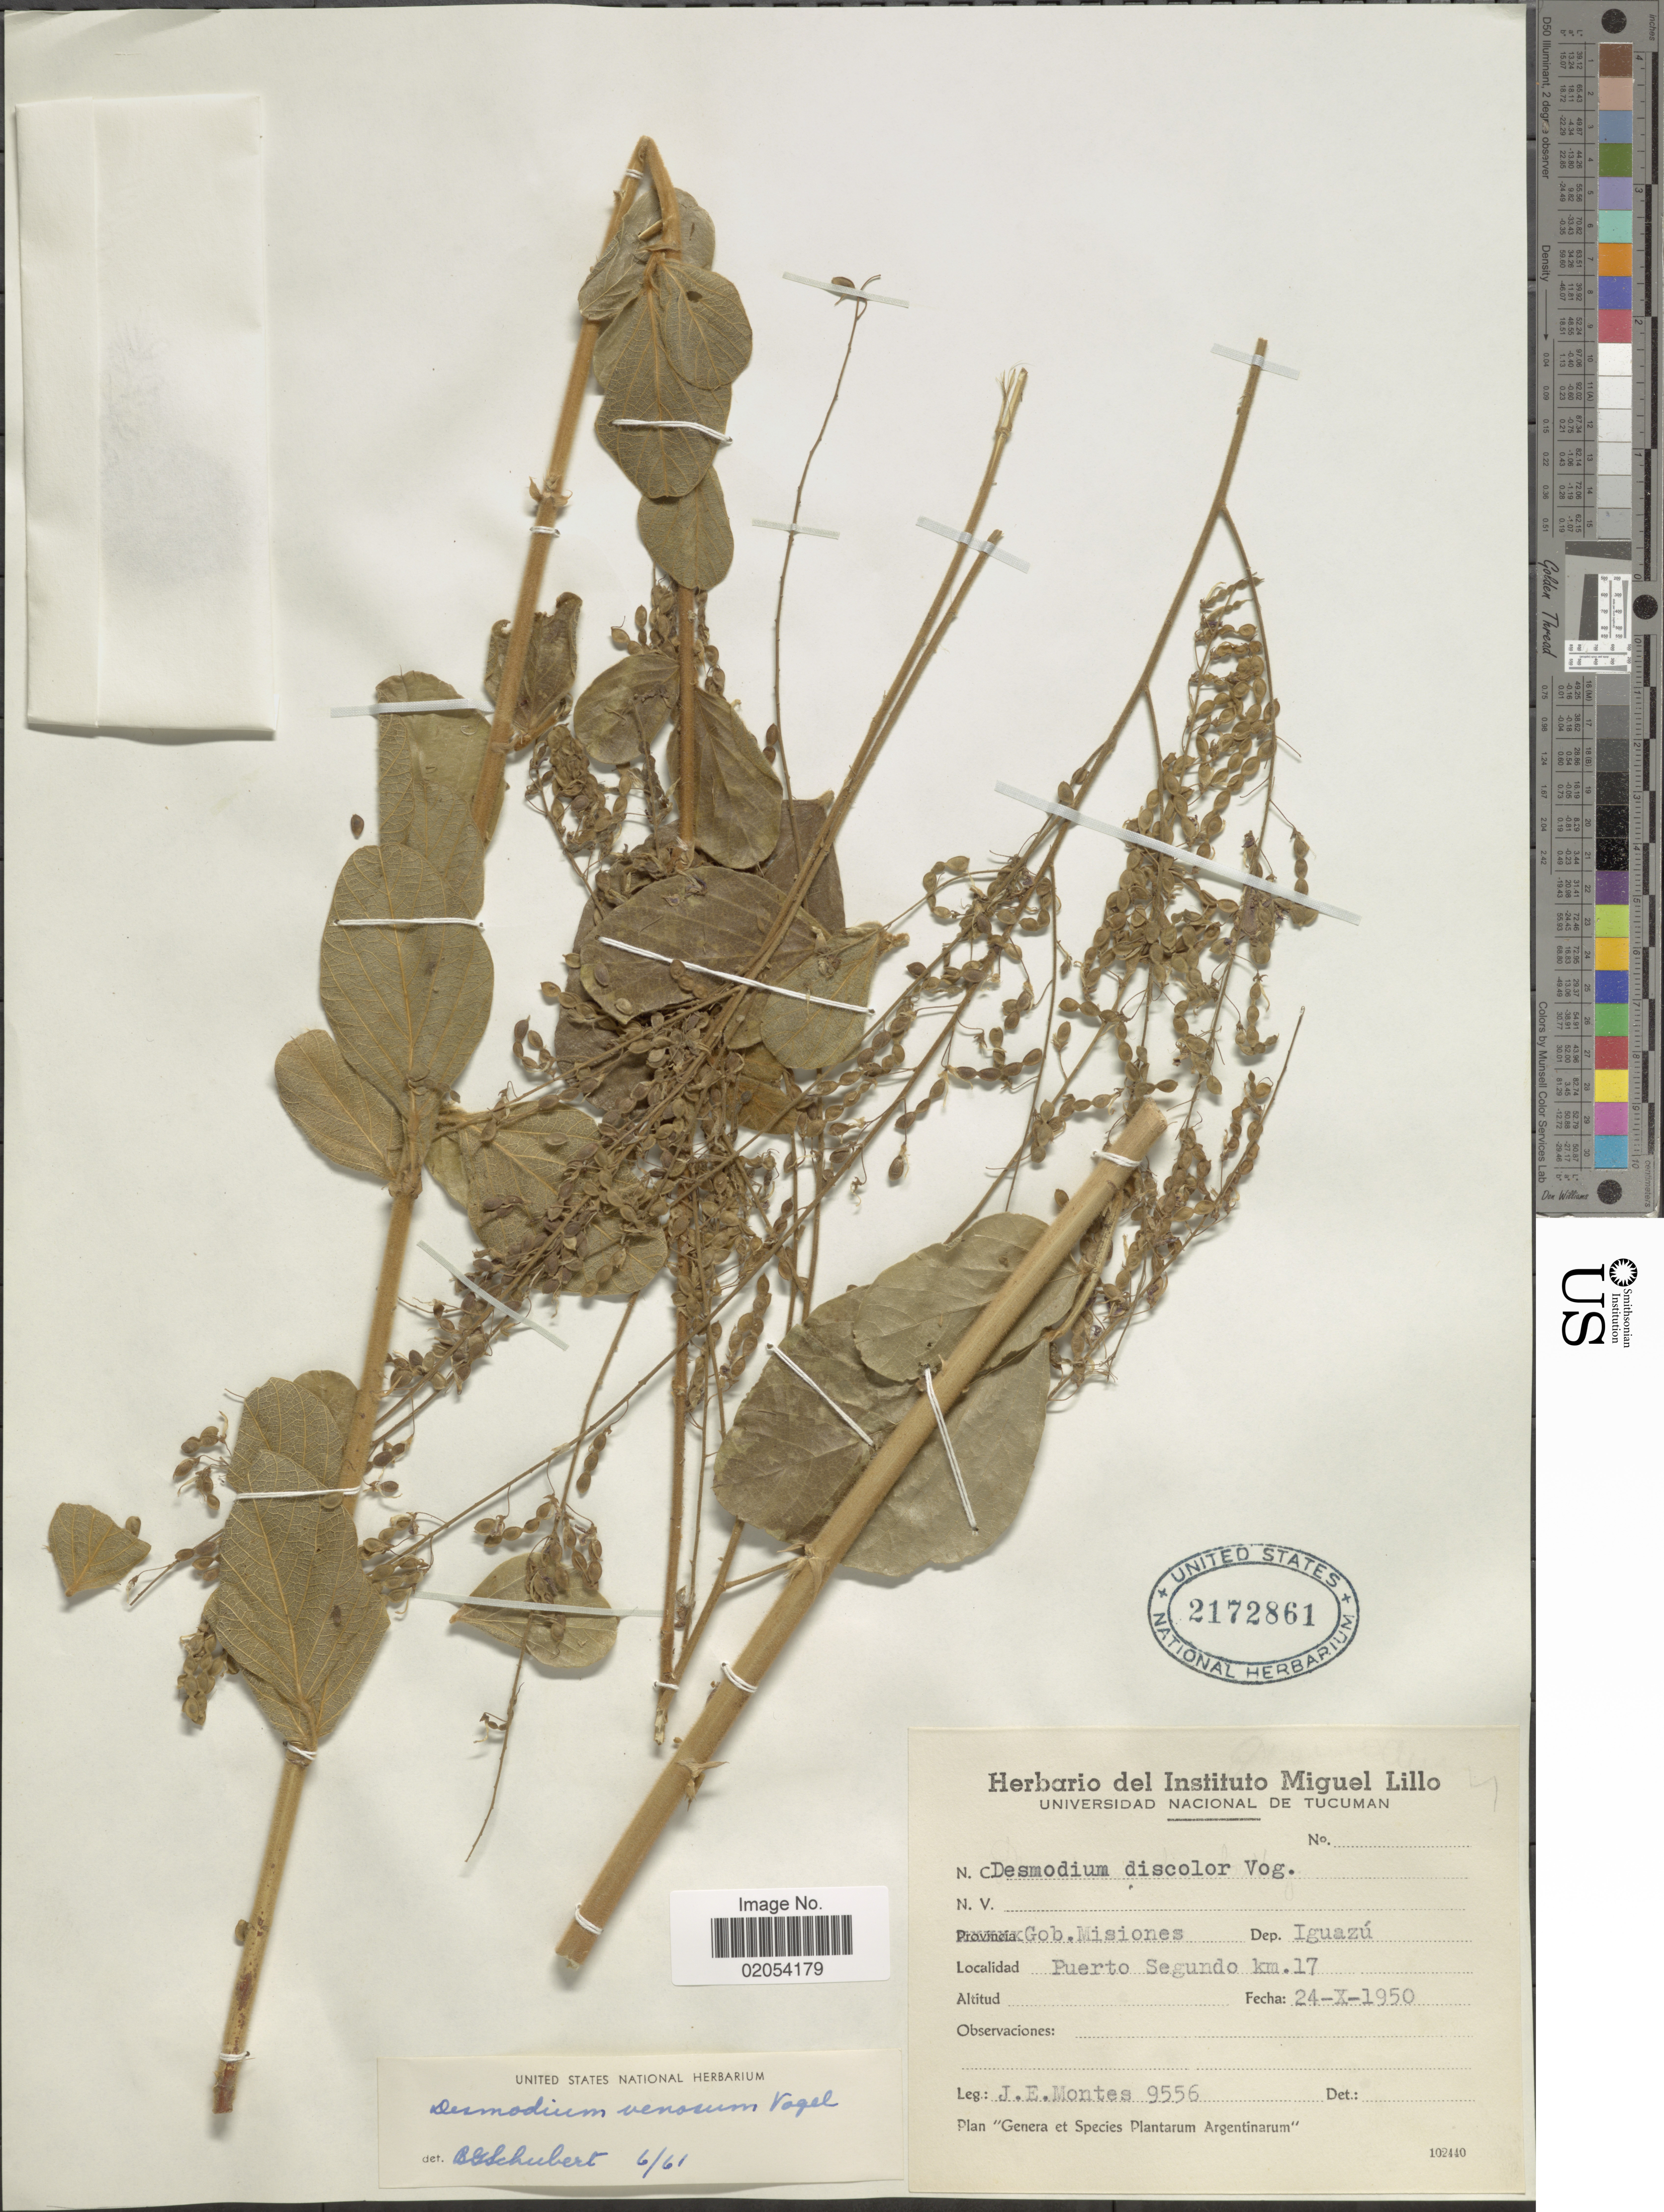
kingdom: Plantae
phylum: Tracheophyta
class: Magnoliopsida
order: Fabales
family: Fabaceae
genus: Desmodium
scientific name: Desmodium venosum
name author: Vogel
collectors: J. E. Montes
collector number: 9556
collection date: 1950-10-24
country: Argentina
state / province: Misiones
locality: Gob, Misiones, Dep. Iguazu, Puerto Segundo km. 17.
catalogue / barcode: US 2172861